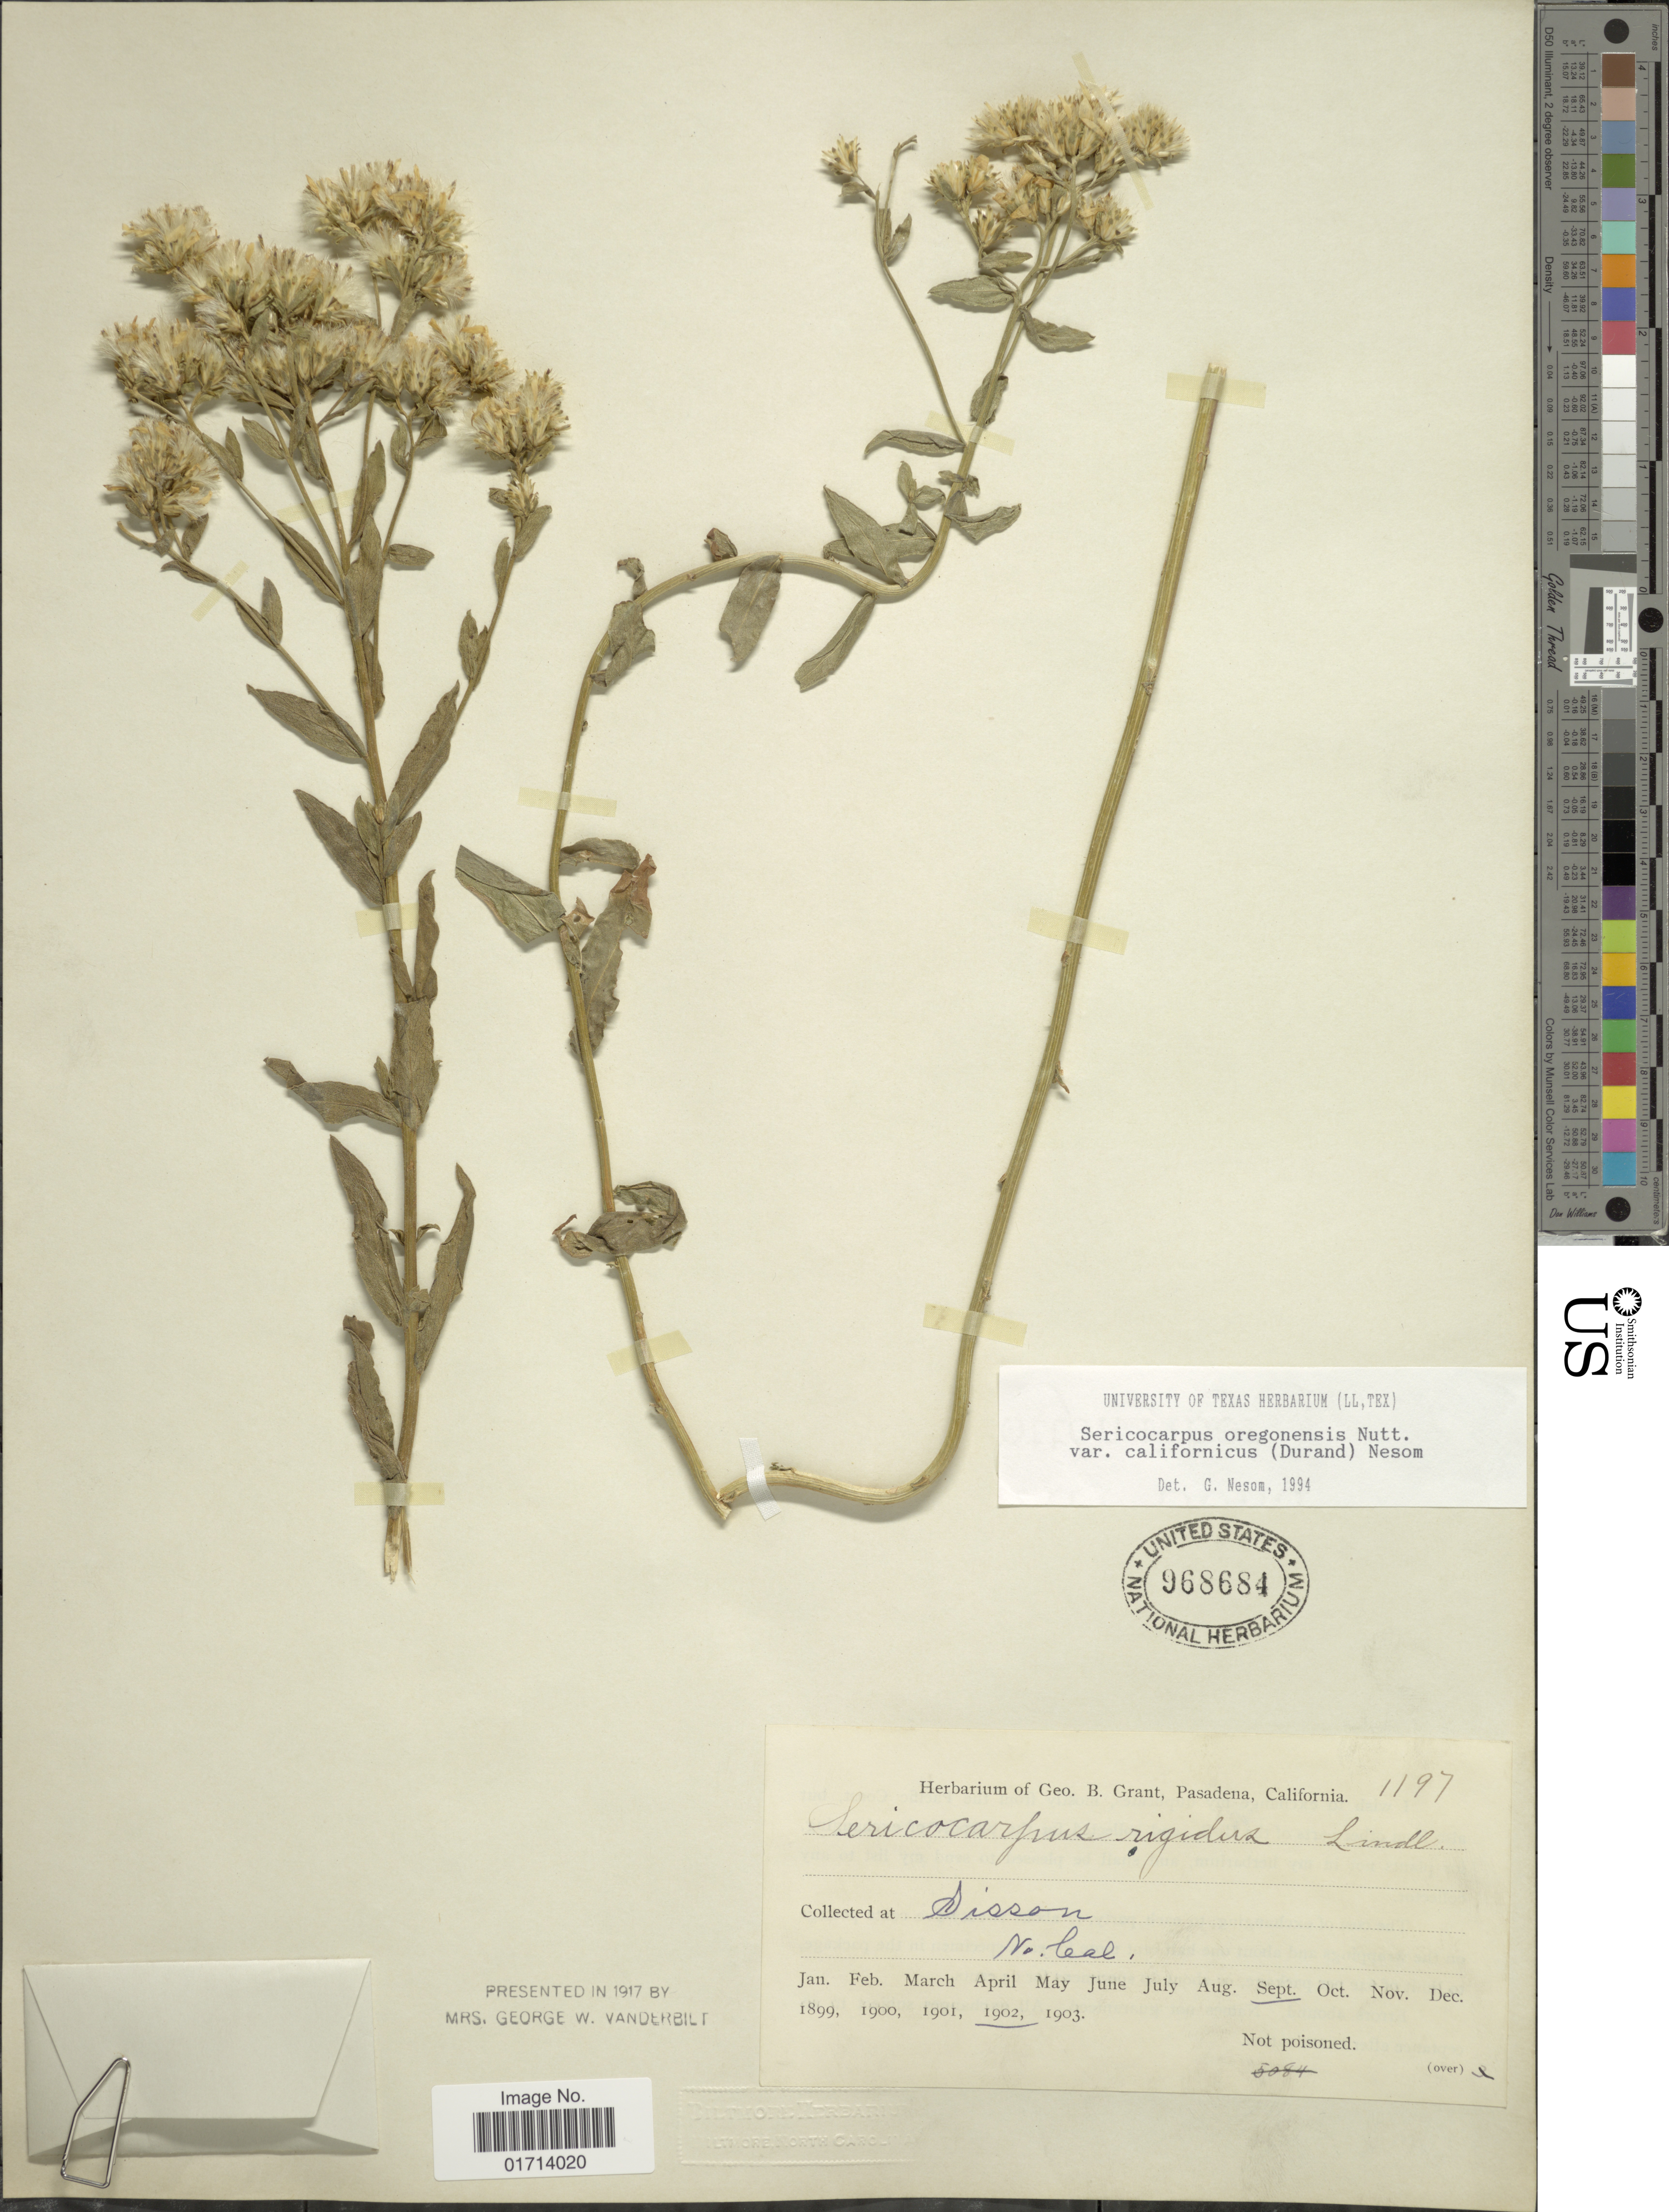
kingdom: Plantae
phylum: Tracheophyta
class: Magnoliopsida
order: Asterales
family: Asteraceae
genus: Sericocarpus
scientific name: Sericocarpus oregonensis var. californicus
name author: (Durand) G.L. Nesom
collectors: ex herb. G. B. Grant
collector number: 1197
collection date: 1902-09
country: United States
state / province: California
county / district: Siskiyou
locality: Sisson No, Cal.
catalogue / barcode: US 968684